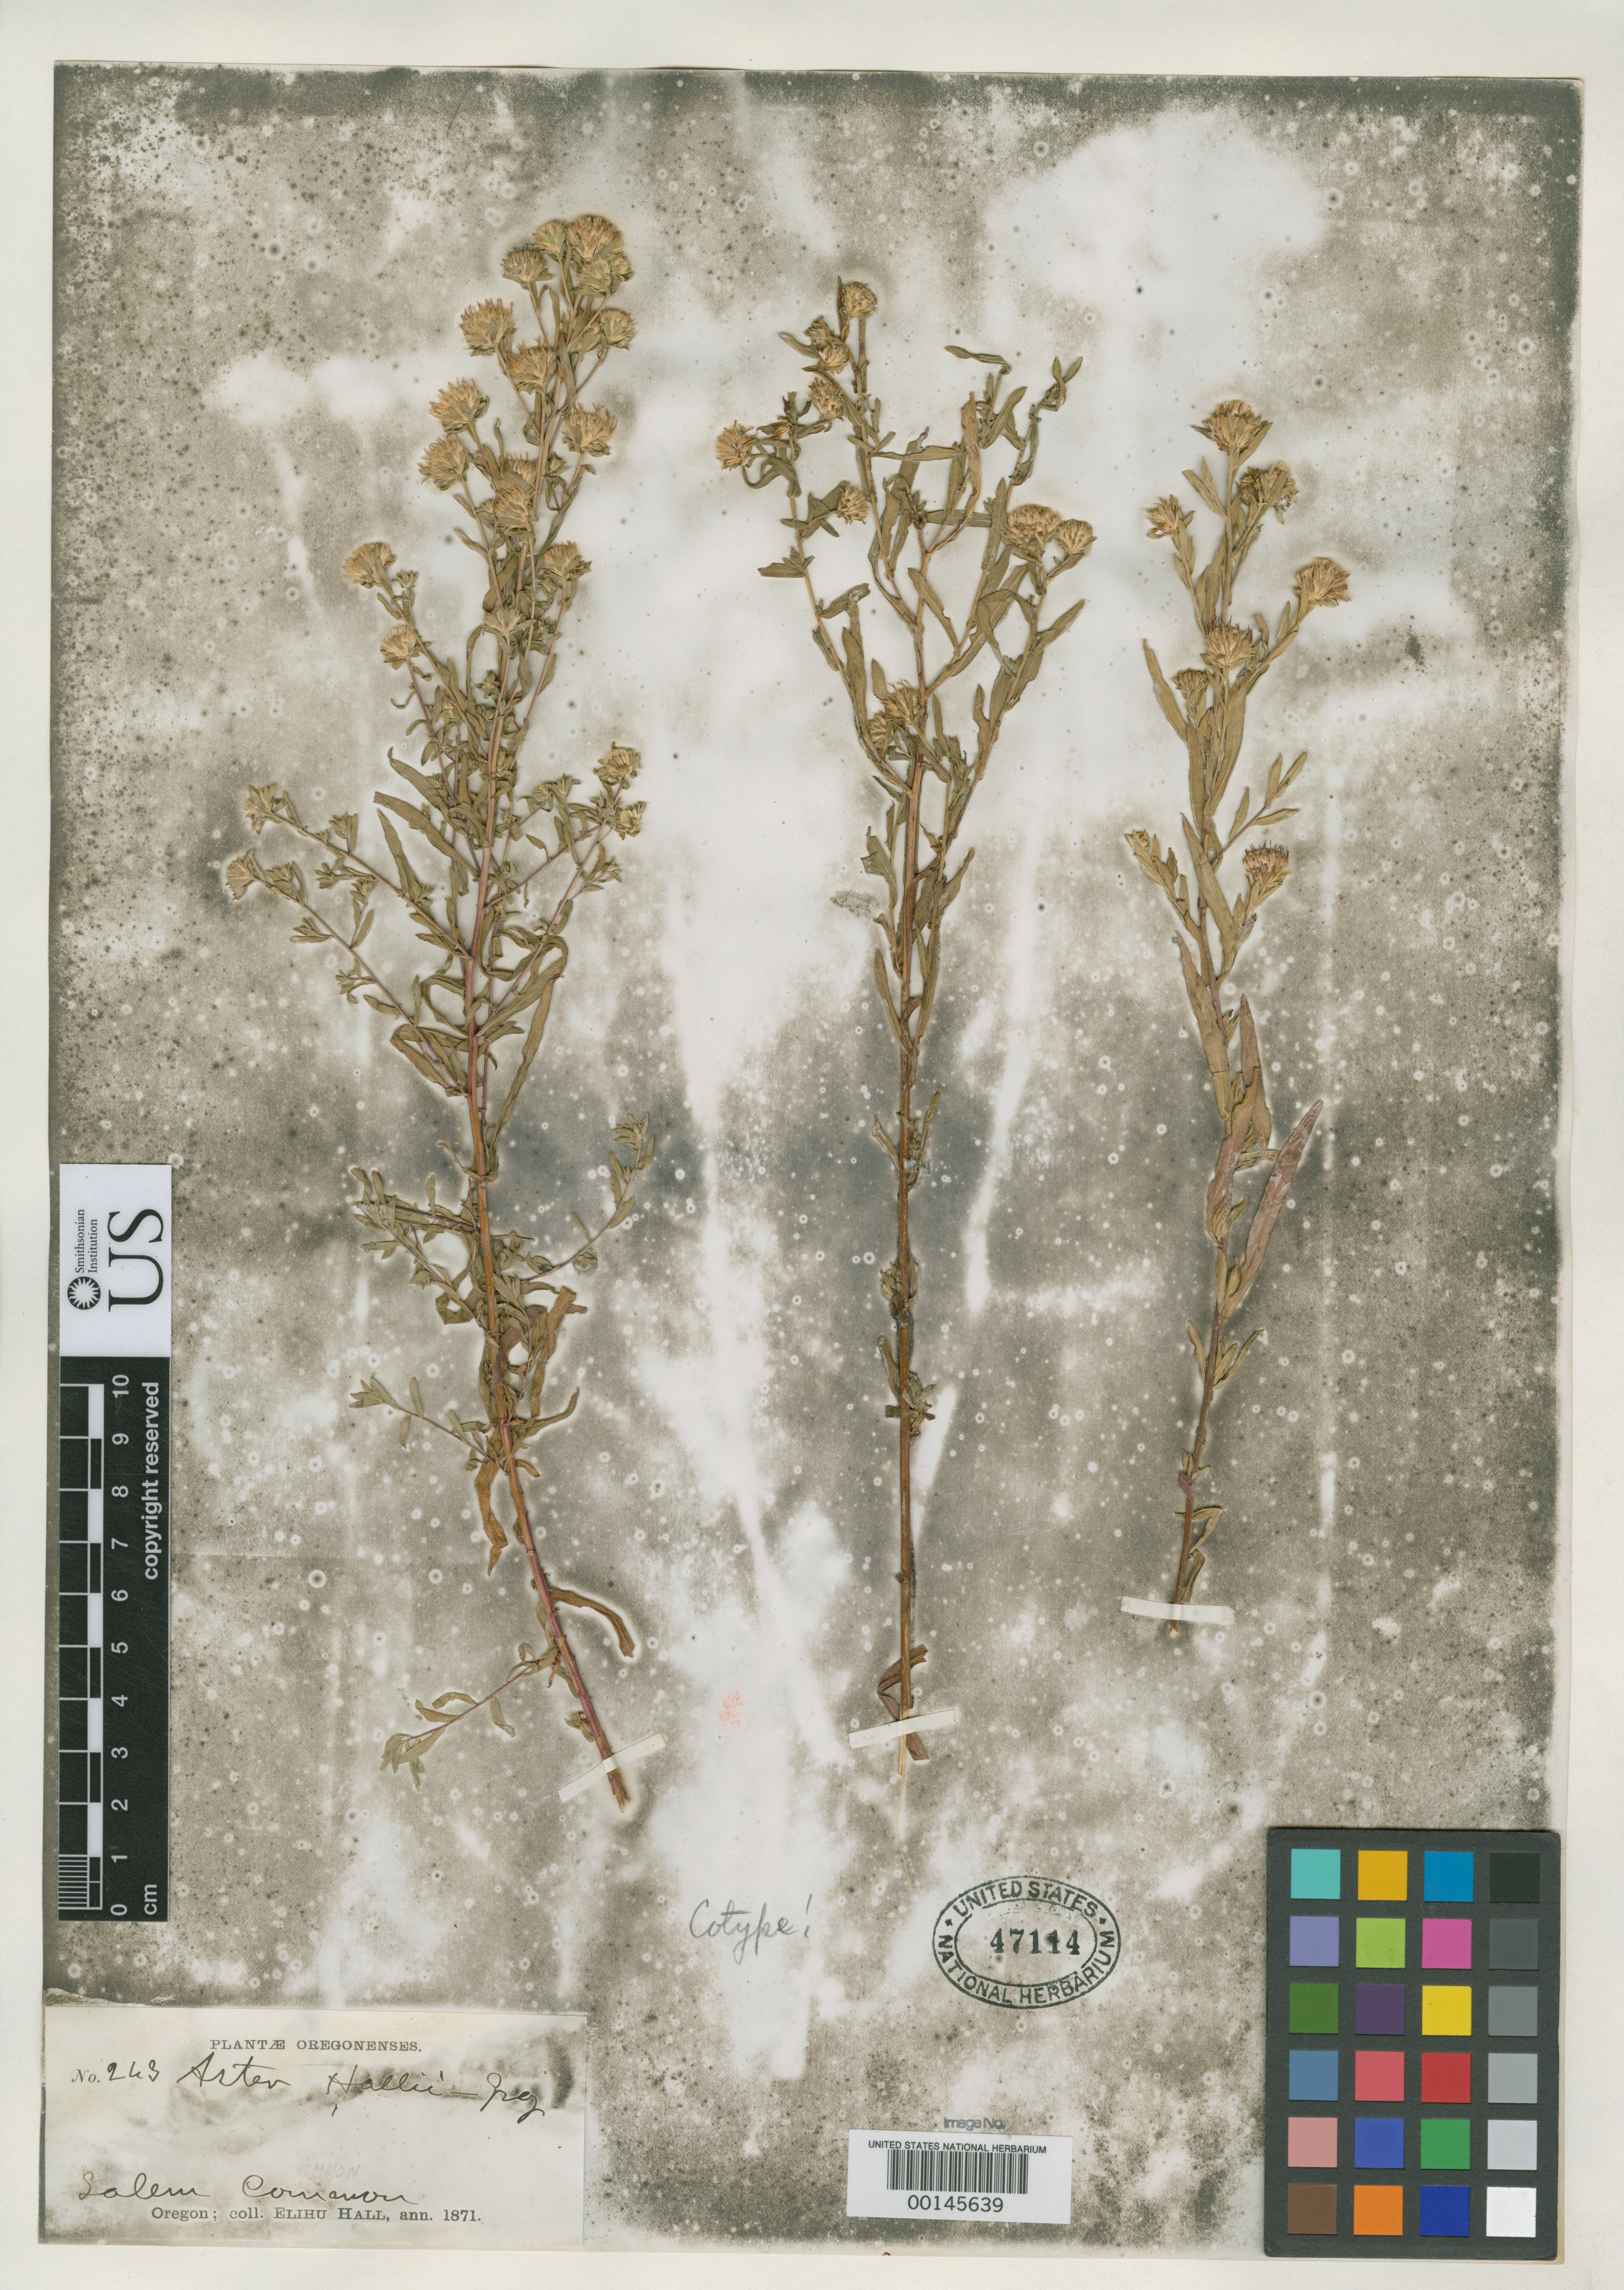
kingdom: Plantae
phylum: Tracheophyta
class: Magnoliopsida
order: Asterales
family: Asteraceae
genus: Aster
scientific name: Aster hallii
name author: A. Gray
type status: Isosyntype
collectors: E. Hall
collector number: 243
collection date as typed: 1871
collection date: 1871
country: United States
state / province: Oregon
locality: Salem.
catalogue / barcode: US 47114